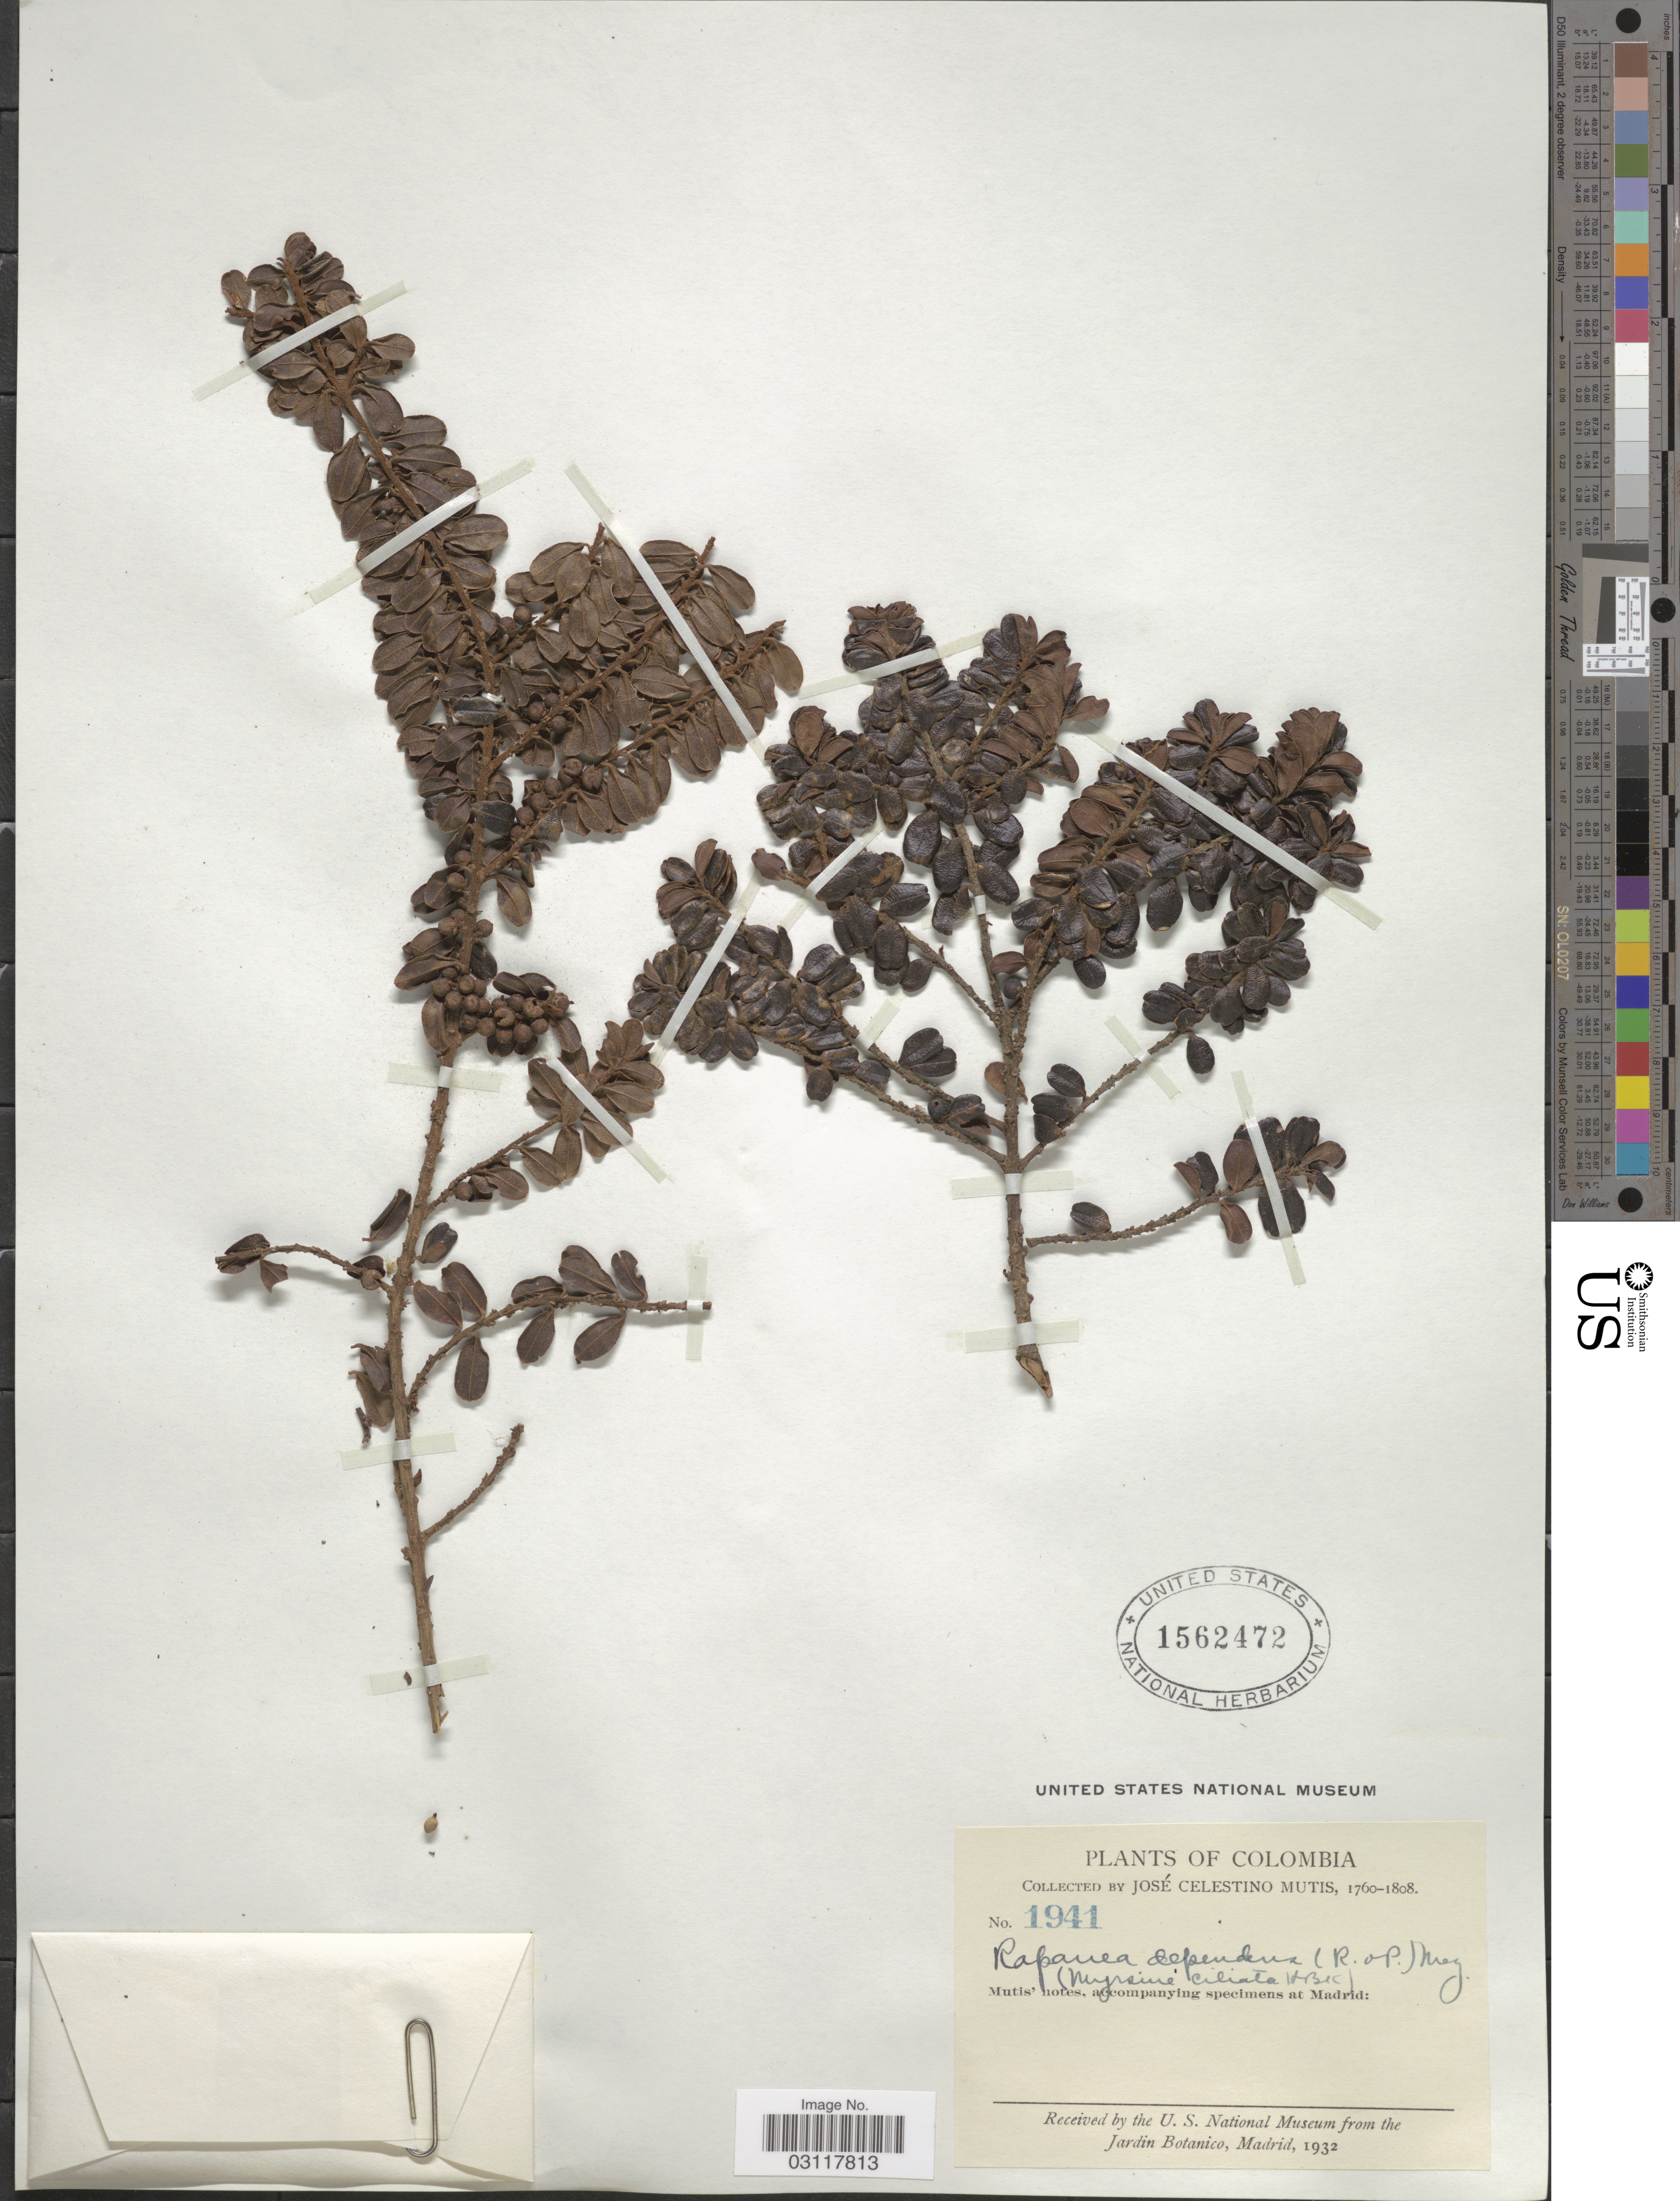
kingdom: Plantae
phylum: Tracheophyta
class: Magnoliopsida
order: Ericales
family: Primulaceae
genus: Rapanea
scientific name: Rapanea dependens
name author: (Ruiz & Pav.) Mez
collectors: J. C. B. Mutis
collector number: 1941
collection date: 1760/1808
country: Colombia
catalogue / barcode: US 1562472